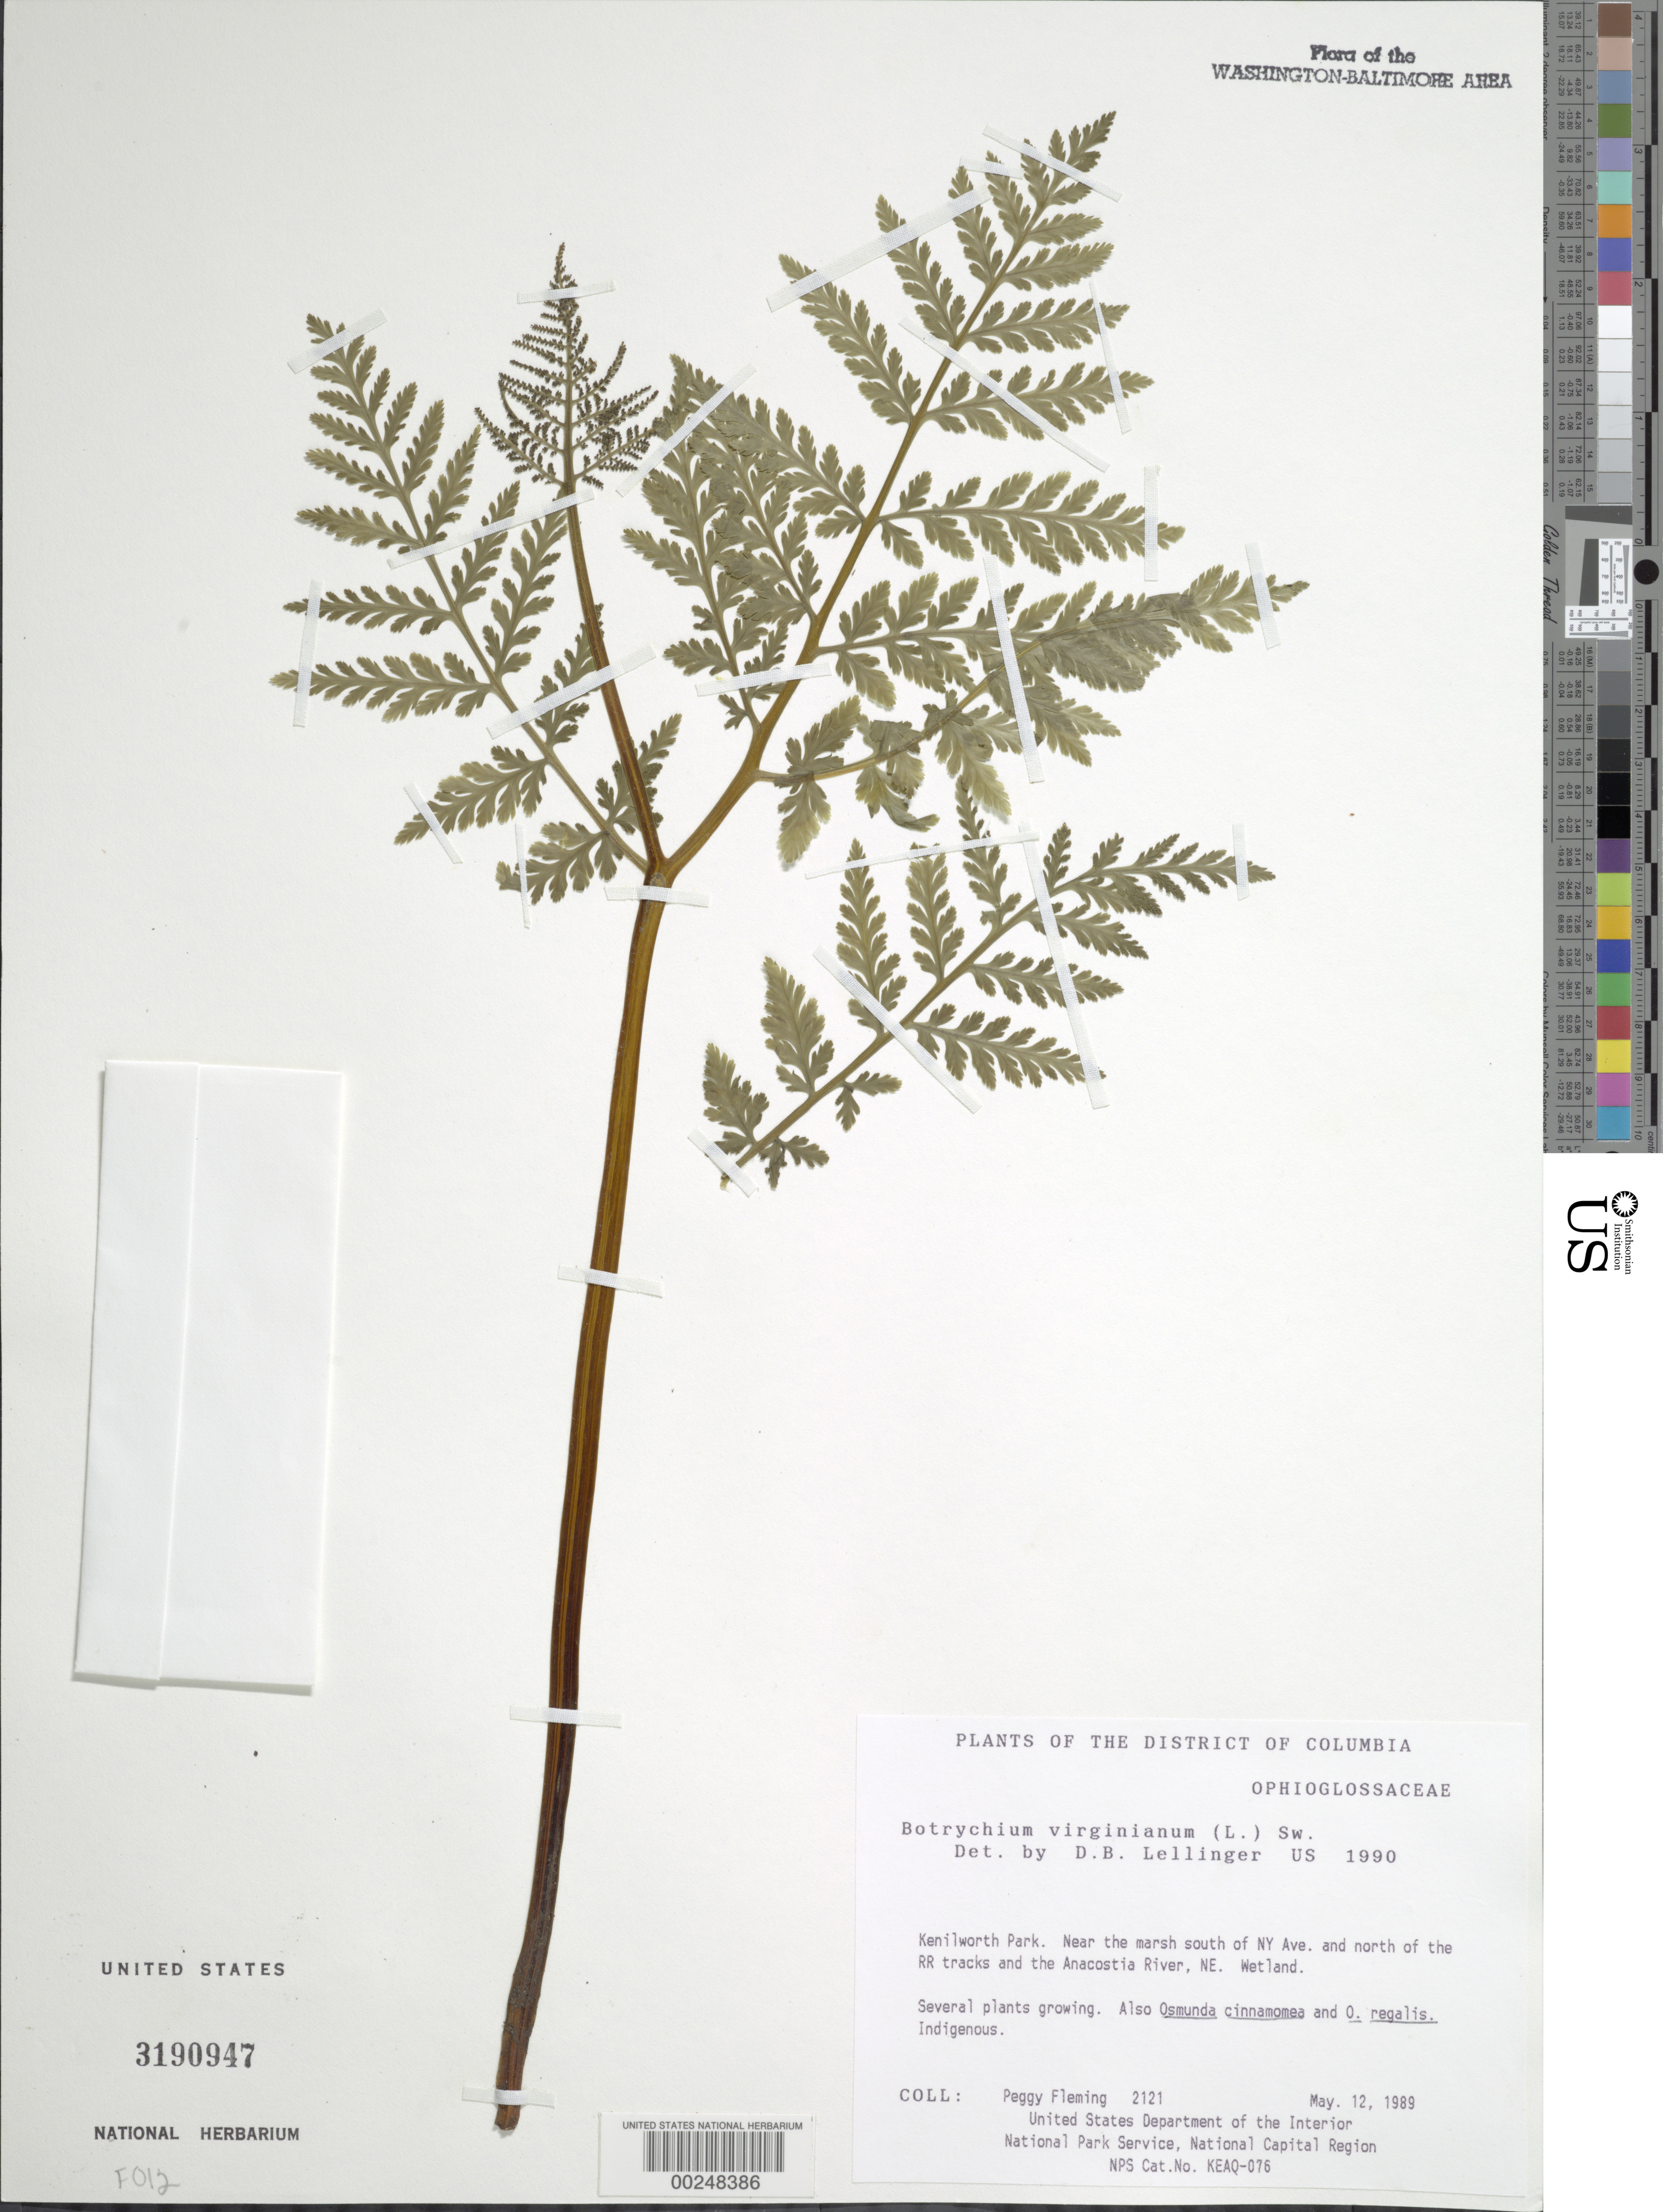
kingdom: Plantae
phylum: Tracheophyta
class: Polypodiopsida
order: Ophioglossales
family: Ophioglossaceae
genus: Botrychium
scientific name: Botrychium virginianum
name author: (L.) Sw.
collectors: P. Fleming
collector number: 2121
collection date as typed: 12 May 1989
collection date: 1989-05-12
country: United States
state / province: District of Columbia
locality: Kenilworth Park, S of NY Ave and N of RR Tracks and Anacostia River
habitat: Wetland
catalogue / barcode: US 3190947